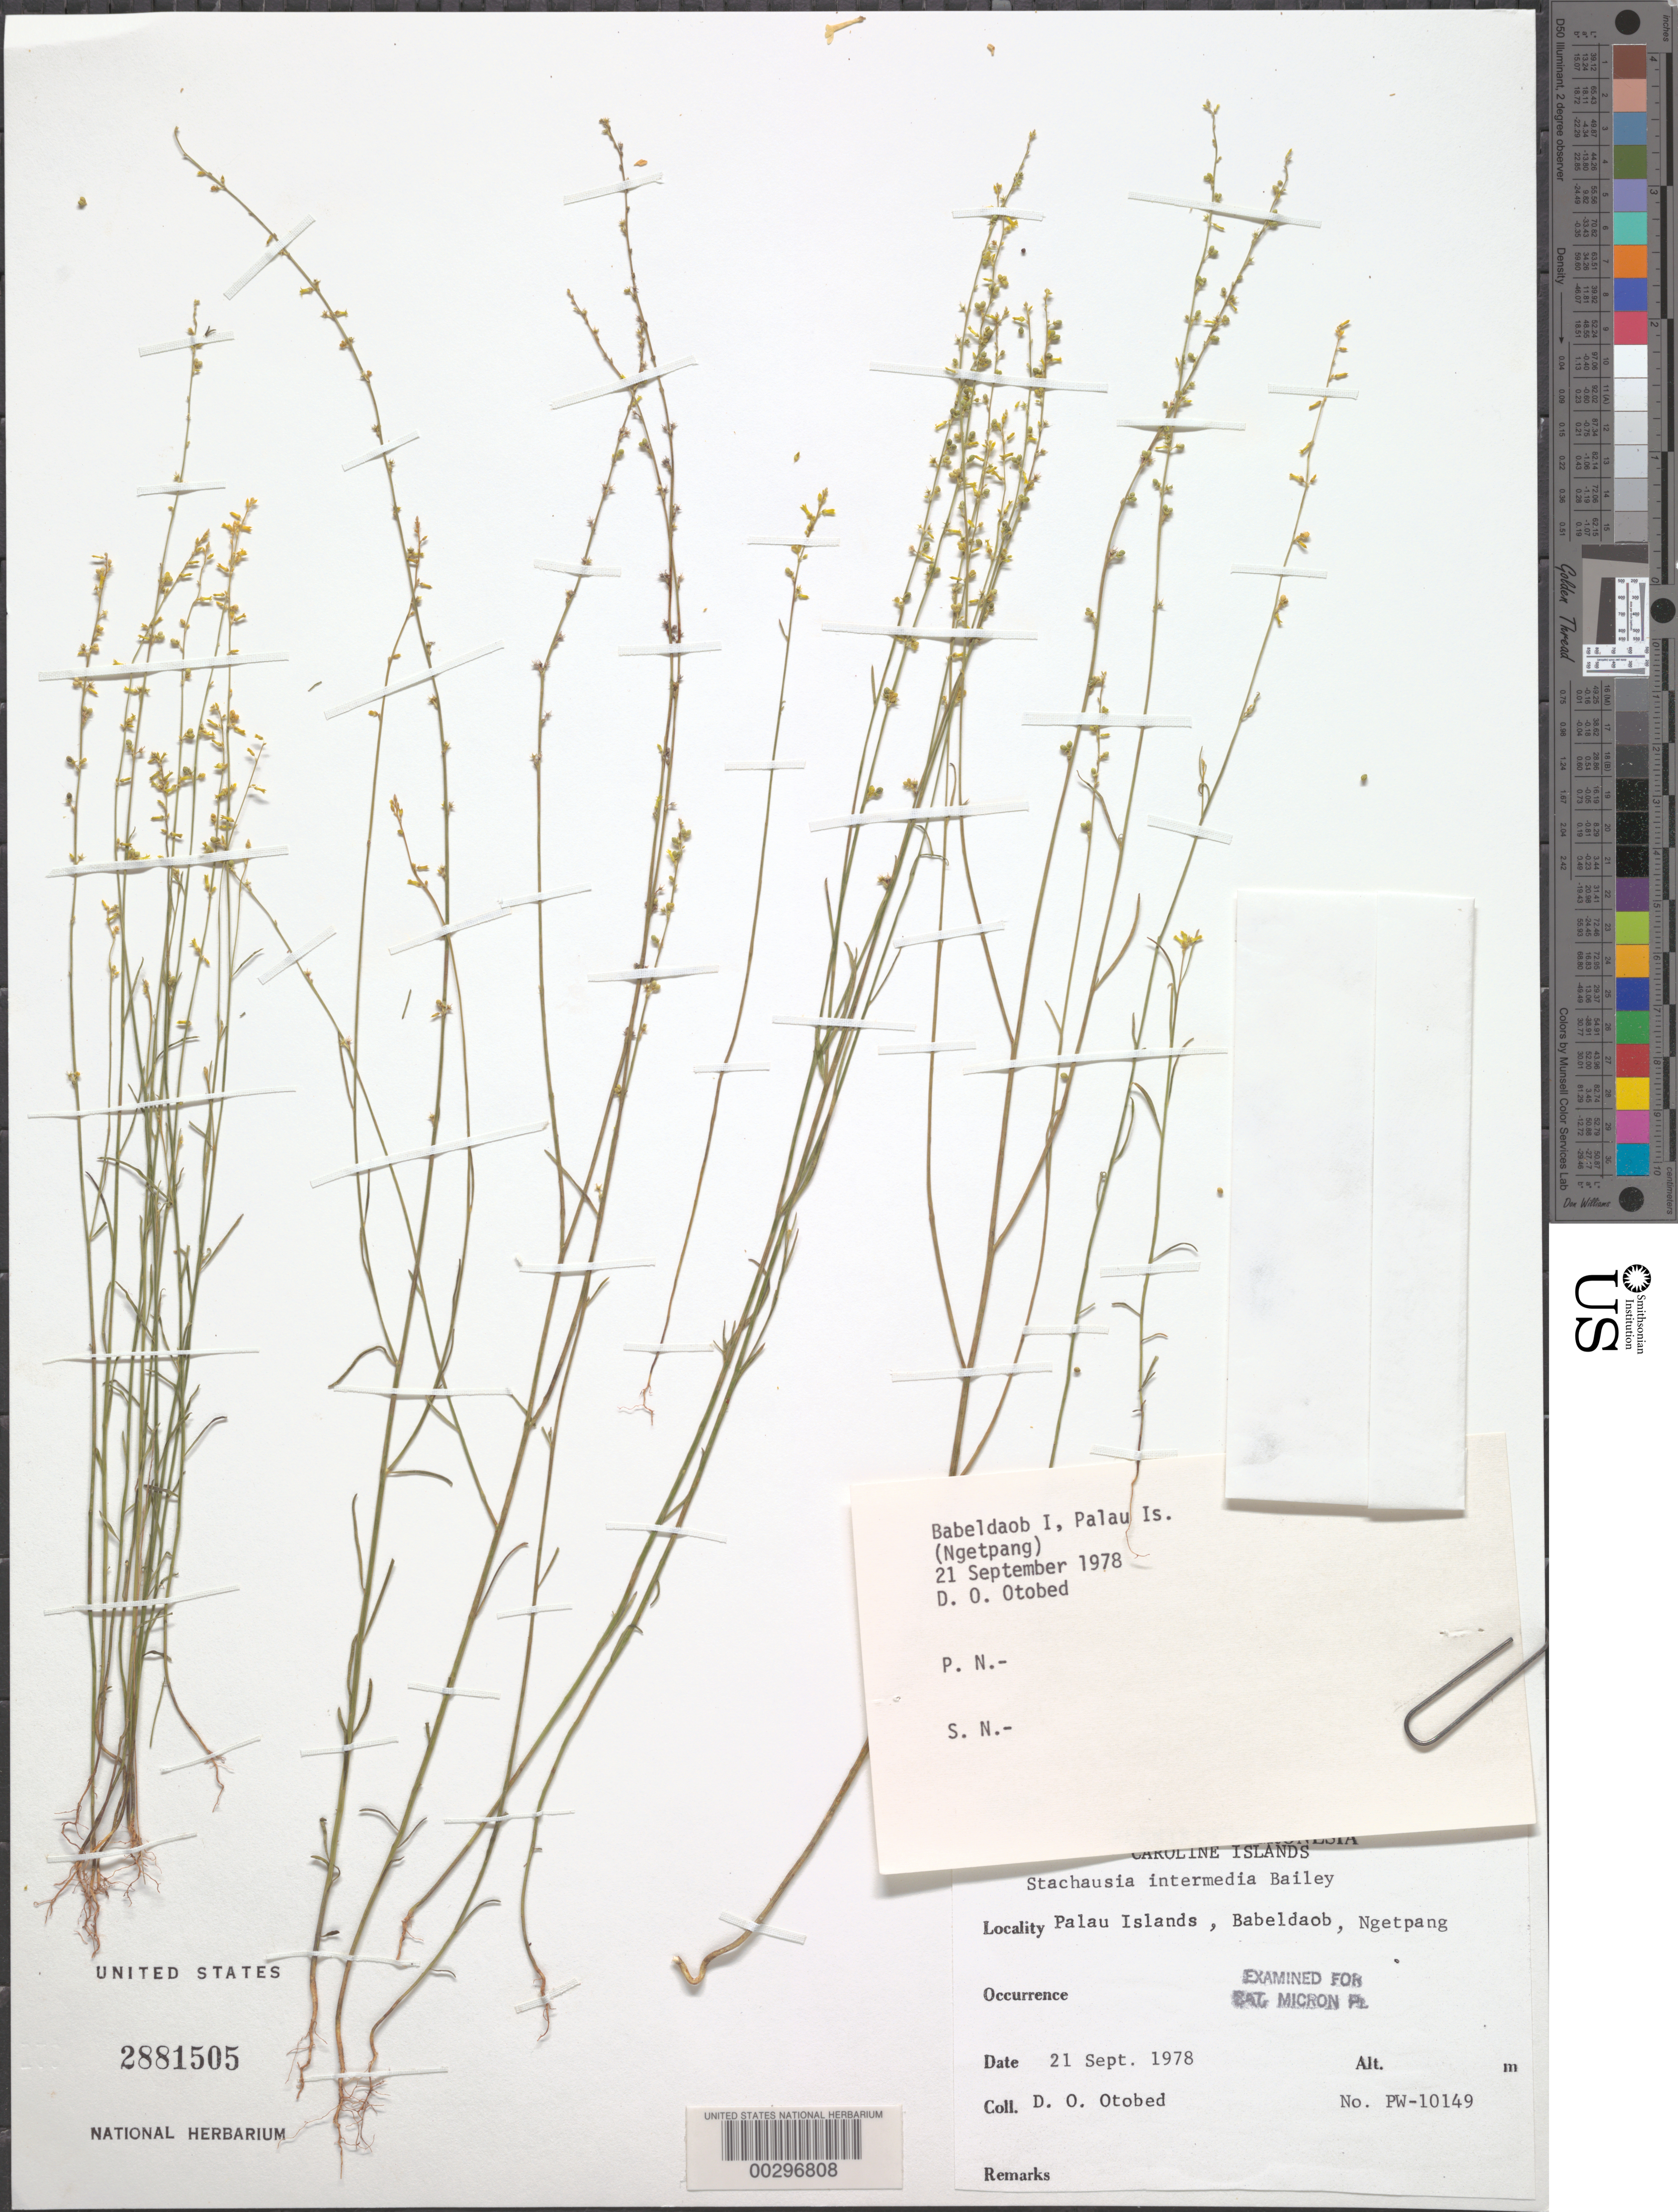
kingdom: Plantae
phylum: Tracheophyta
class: Magnoliopsida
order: Celastrales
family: Celastraceae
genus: Stackhousia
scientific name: Stackhousia intermedia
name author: F.M. Bailey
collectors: D. O. Otobed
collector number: Pw-10149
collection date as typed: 21 Sep 1978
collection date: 1978-09-21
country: Palau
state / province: Ngatpang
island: Babeldaob [Babelthuap]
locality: Ngetpang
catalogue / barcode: US 2881505